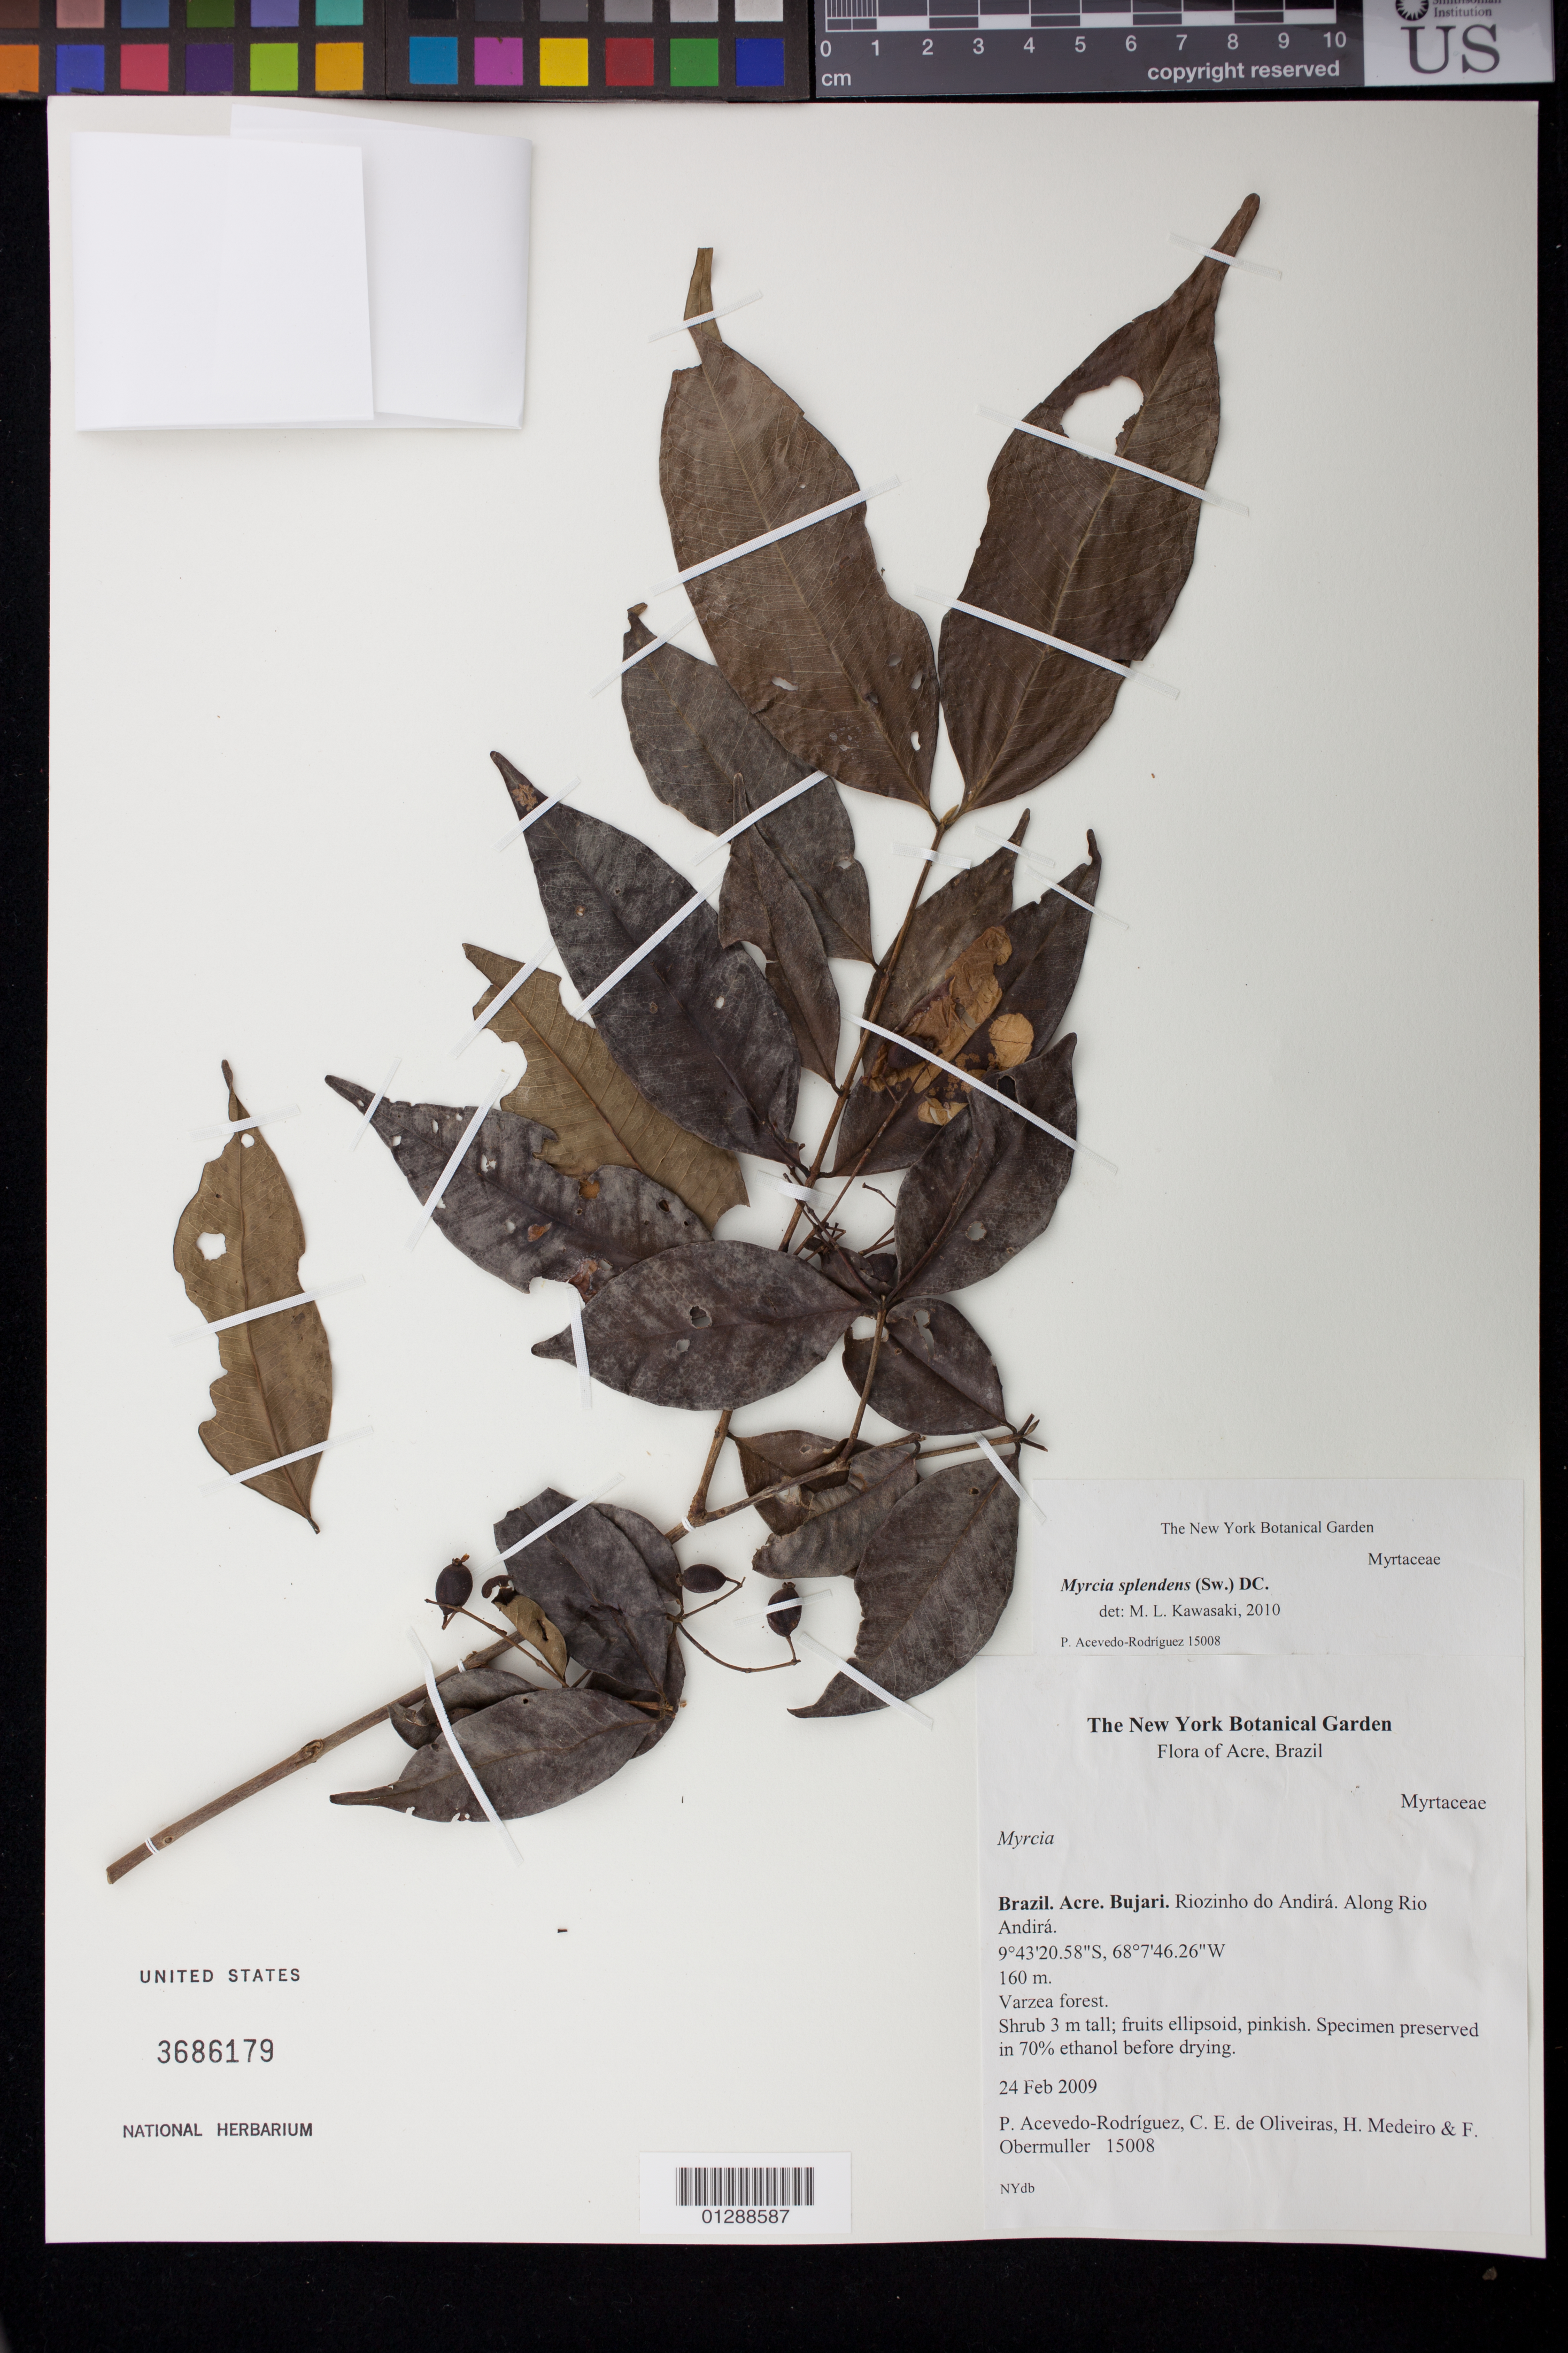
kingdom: Plantae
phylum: Tracheophyta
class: Magnoliopsida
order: Myrtales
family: Myrtaceae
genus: Myrcia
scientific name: Myrcia splendens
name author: (Sw.) DC.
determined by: Kawasaki, María L.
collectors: P. Acevedo-Rodr., C. E. de Oliveiras, H. Medeiro & F. A. Obermuller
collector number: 15008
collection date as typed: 24 Feb 2009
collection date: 2009-02-24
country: Brazil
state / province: Acre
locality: Acre; Muncipio Bujarí, Riocinho Anjira. Along Rio Anjira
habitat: Varzea forest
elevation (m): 160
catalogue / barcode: US 3686179